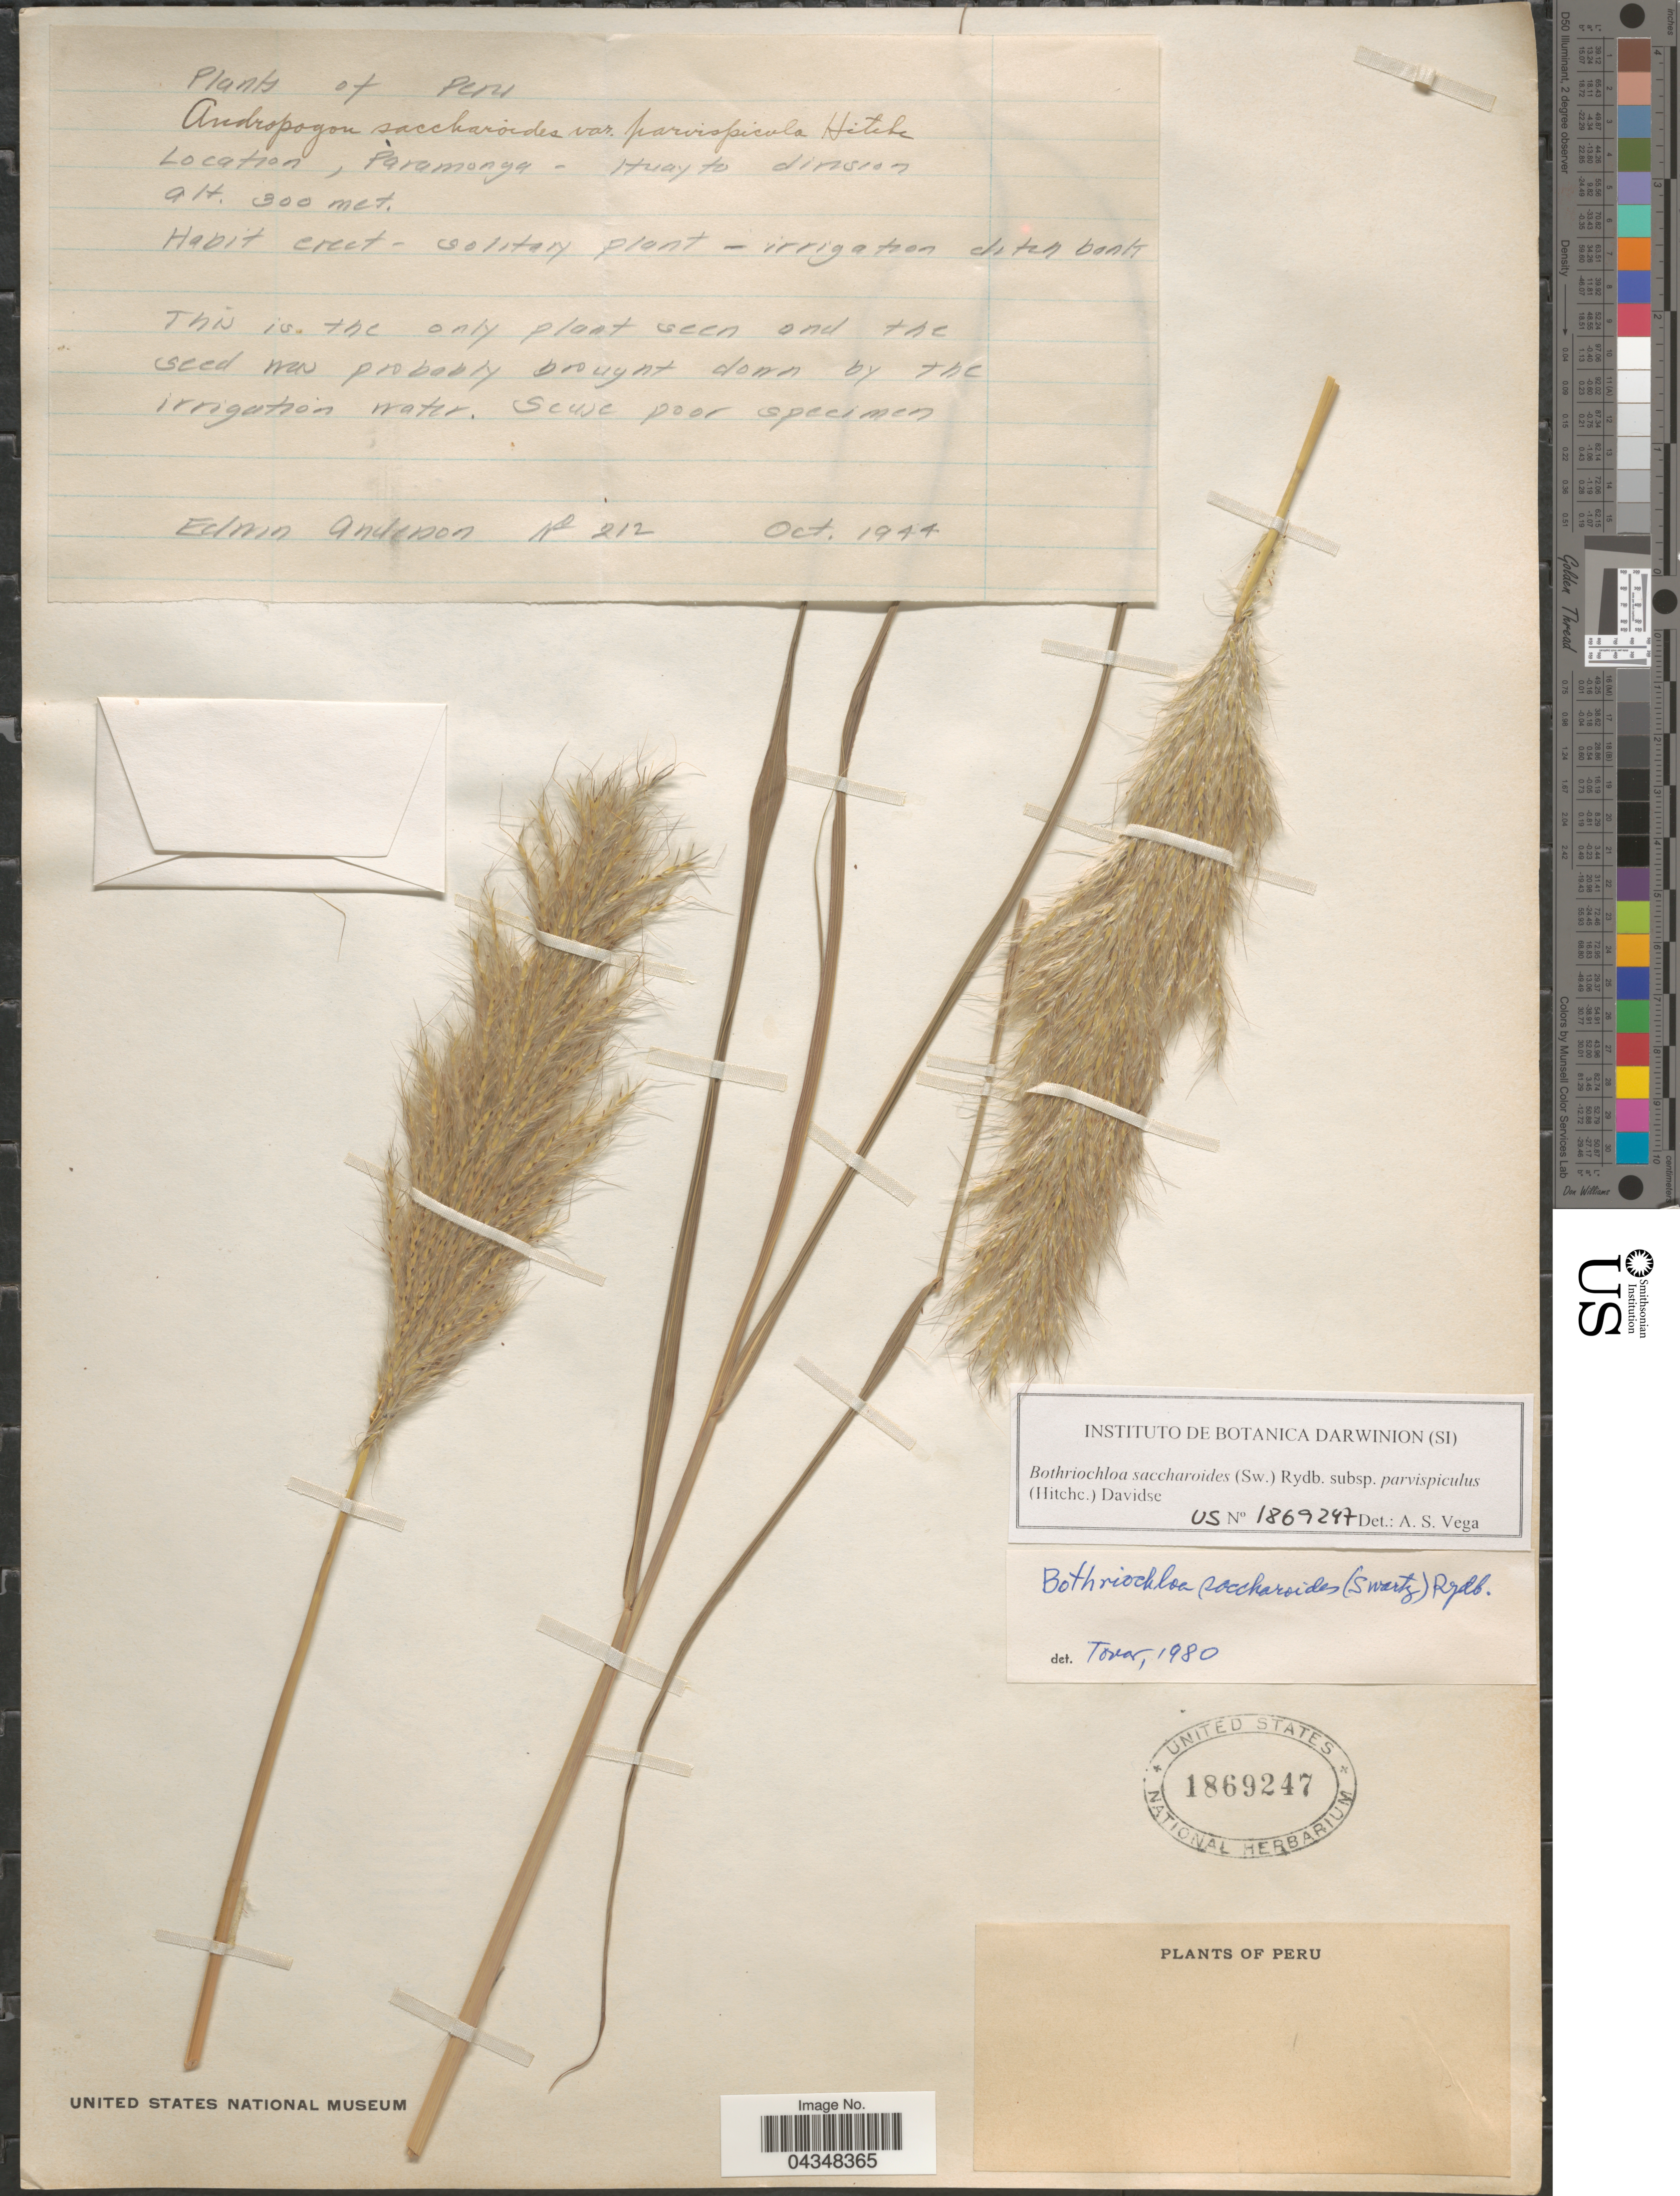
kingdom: Plantae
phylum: Tracheophyta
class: Liliopsida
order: Poales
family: Poaceae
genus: Bothriochloa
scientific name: Bothriochloa saccharoides var. parvispicula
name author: (Hitchc.) Tovar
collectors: E. Anderson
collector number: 212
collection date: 1944-10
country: Peru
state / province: Lima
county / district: Barranca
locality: Paramonga - Huayto division. Huaito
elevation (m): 300